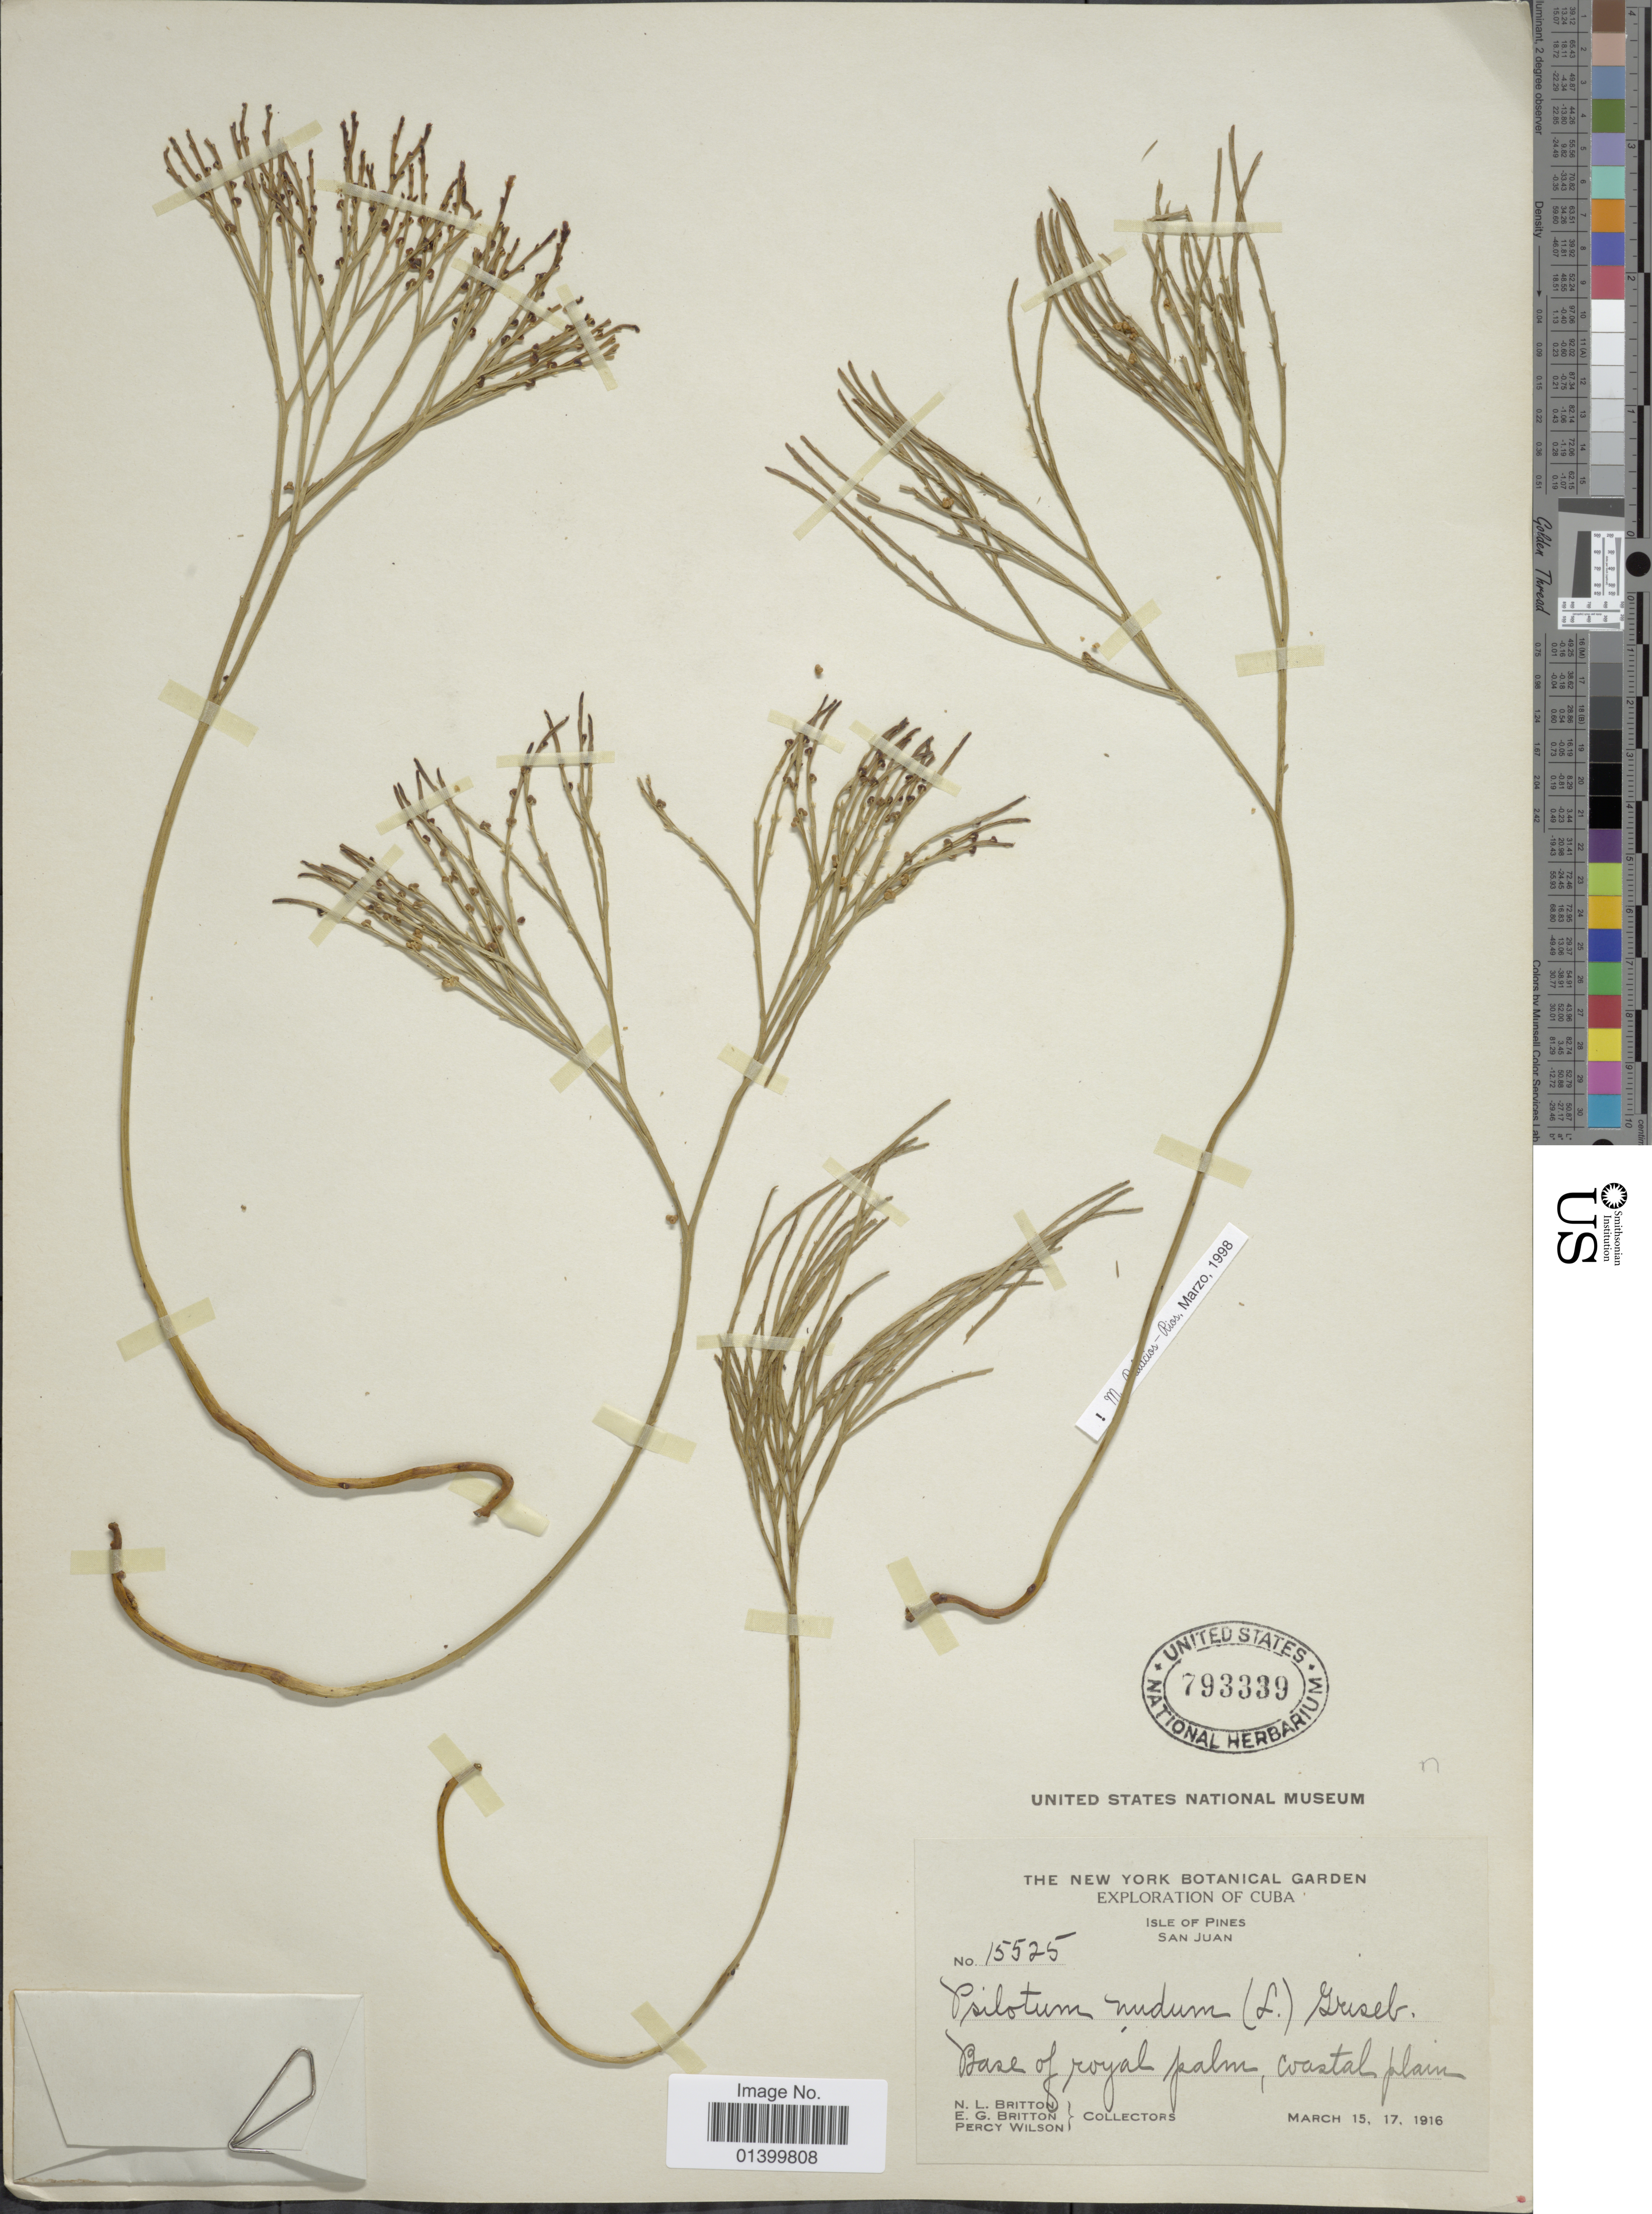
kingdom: Plantae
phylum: Tracheophyta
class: Polypodiopsida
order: Psilotales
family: Psilotaceae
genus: Psilotum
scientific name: Psilotum nudum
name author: (L.) P. Beauv.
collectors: N. Britton, E. G. Britton & P. Wilson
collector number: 15525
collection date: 1916-03-15/1916-03-17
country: New Caledonia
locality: Isle of Pines. San Juan. Base of royal palm, coastal plain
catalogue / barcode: US 793339